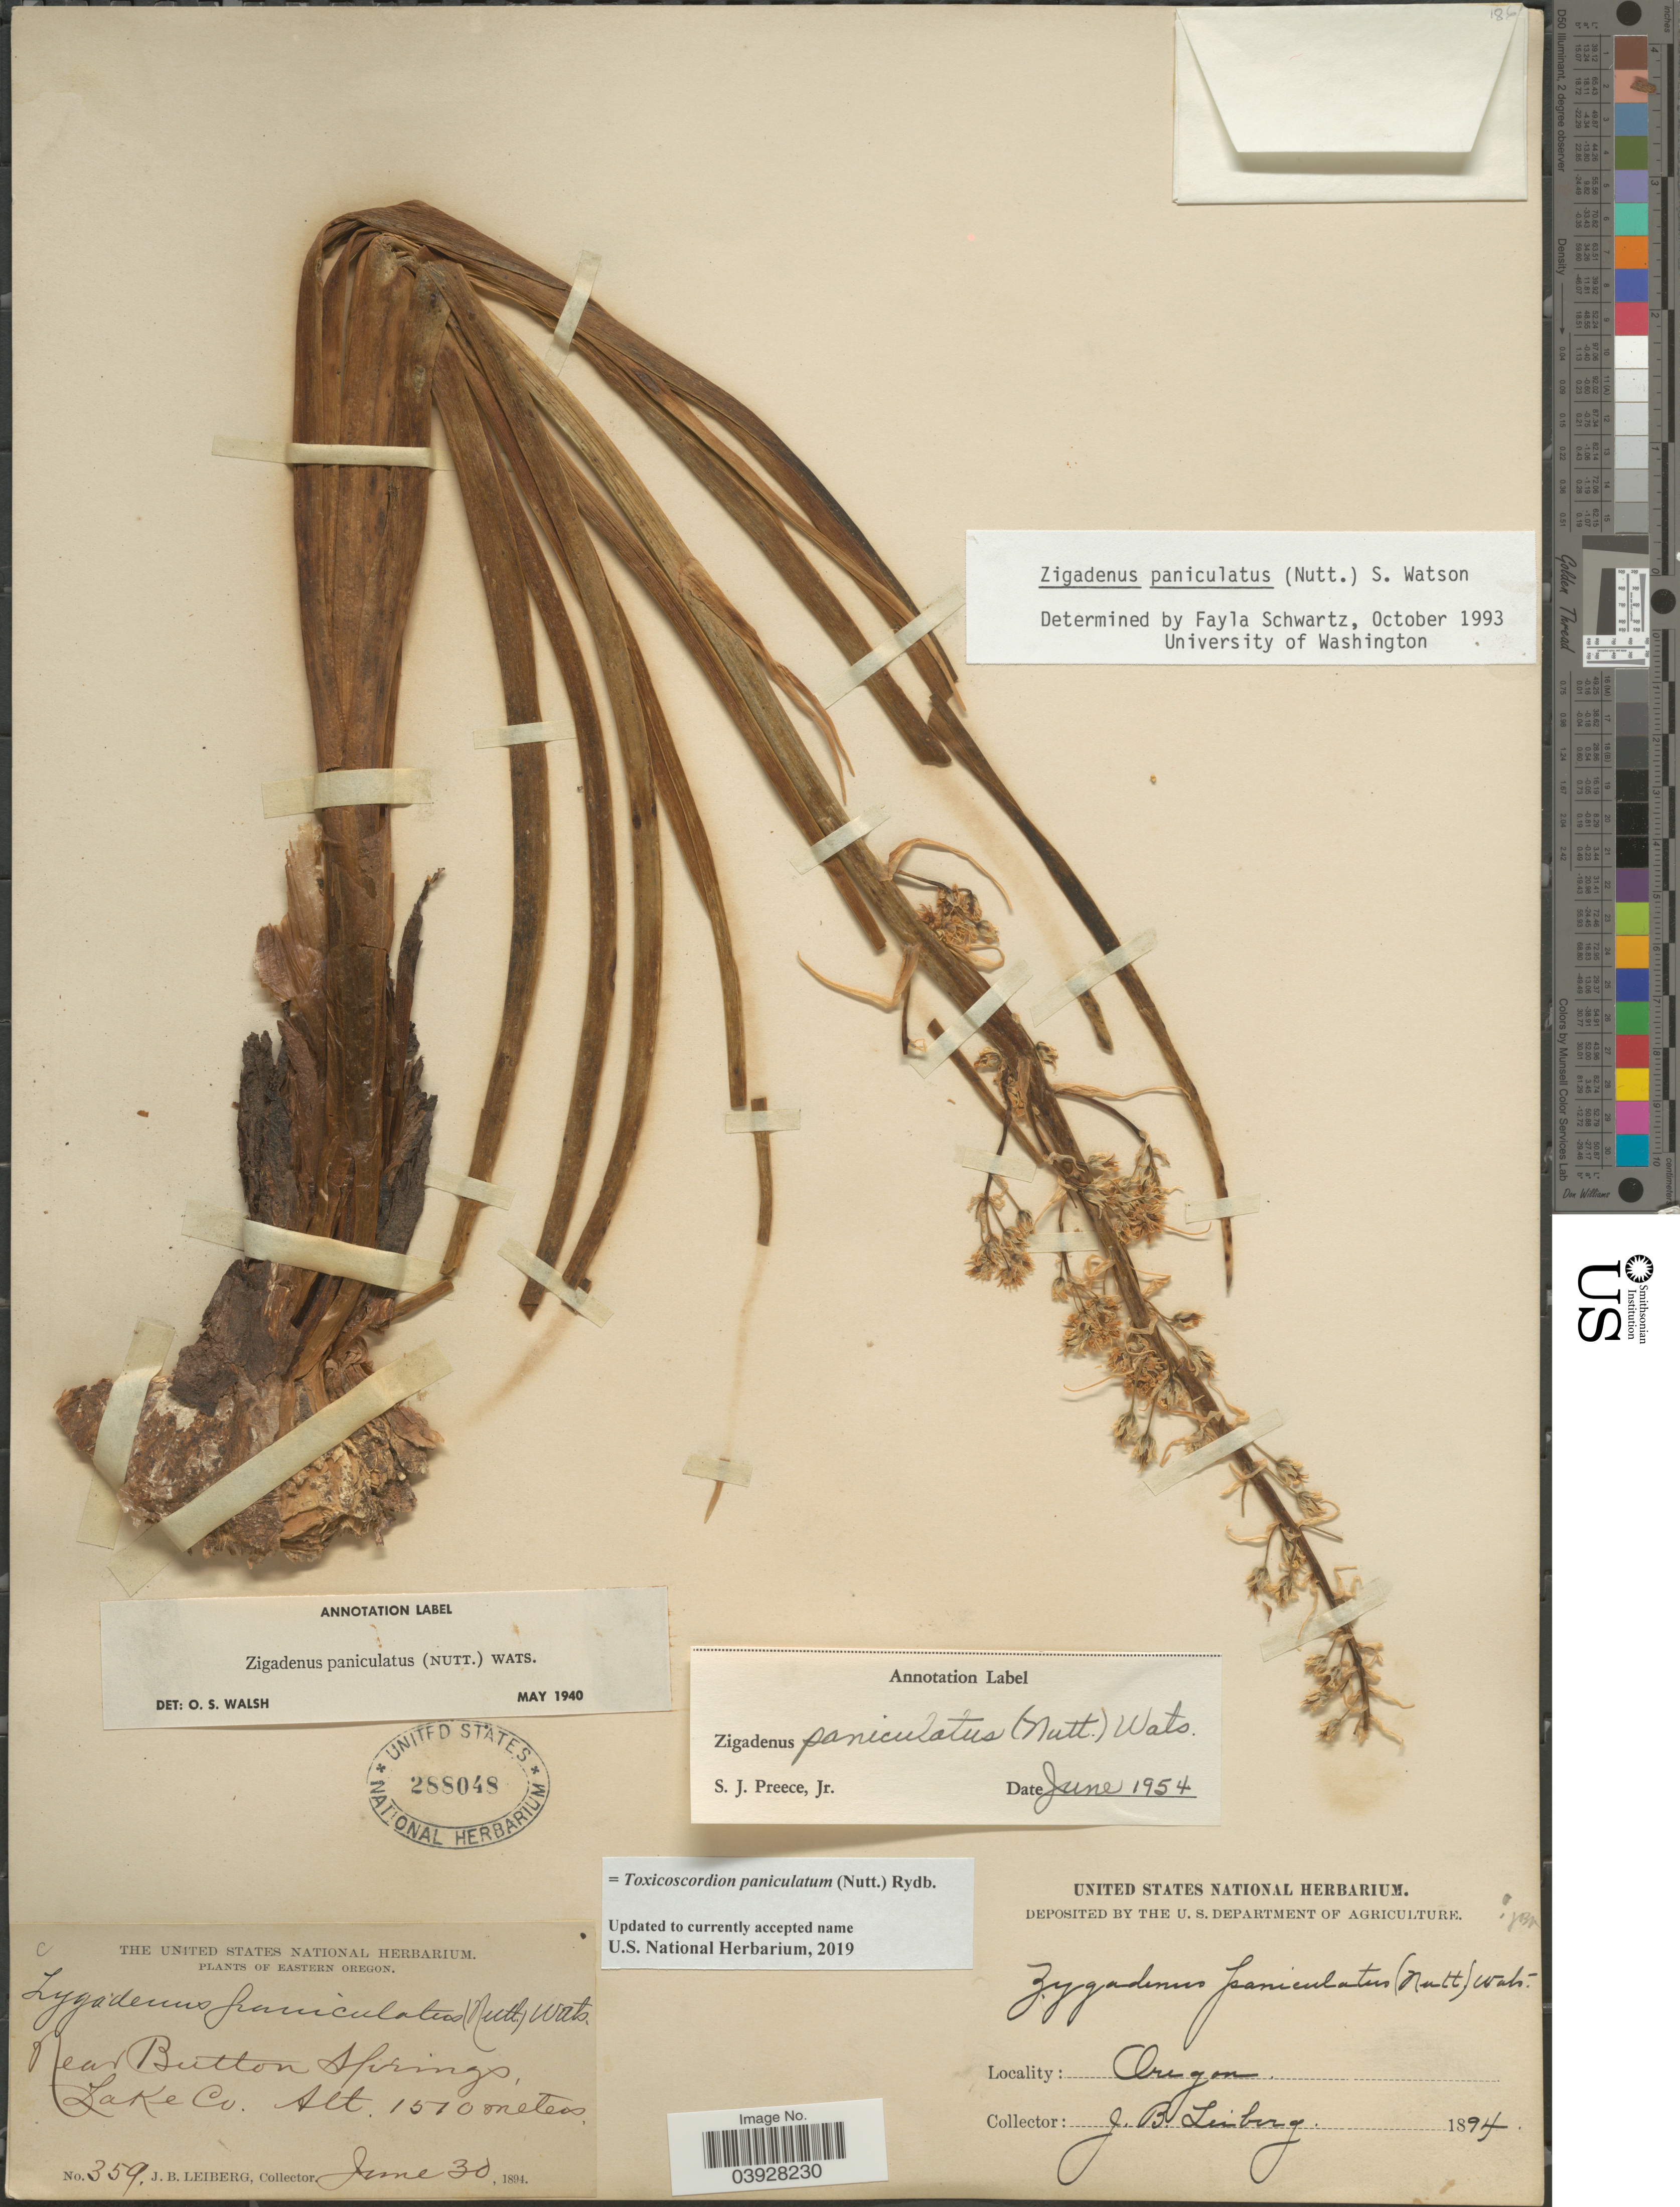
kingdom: Plantae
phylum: Tracheophyta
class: Liliopsida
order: Liliales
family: Melanthiaceae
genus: Toxicoscordion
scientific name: Toxicoscordion paniculatum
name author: (Nutt.) Rydb.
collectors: J. B. Leiberg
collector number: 359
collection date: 1894-06-30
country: United States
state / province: Oregon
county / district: Lake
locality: Eastern Oregon. Near Button Springs, Lake Co.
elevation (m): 1510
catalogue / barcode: US 288048